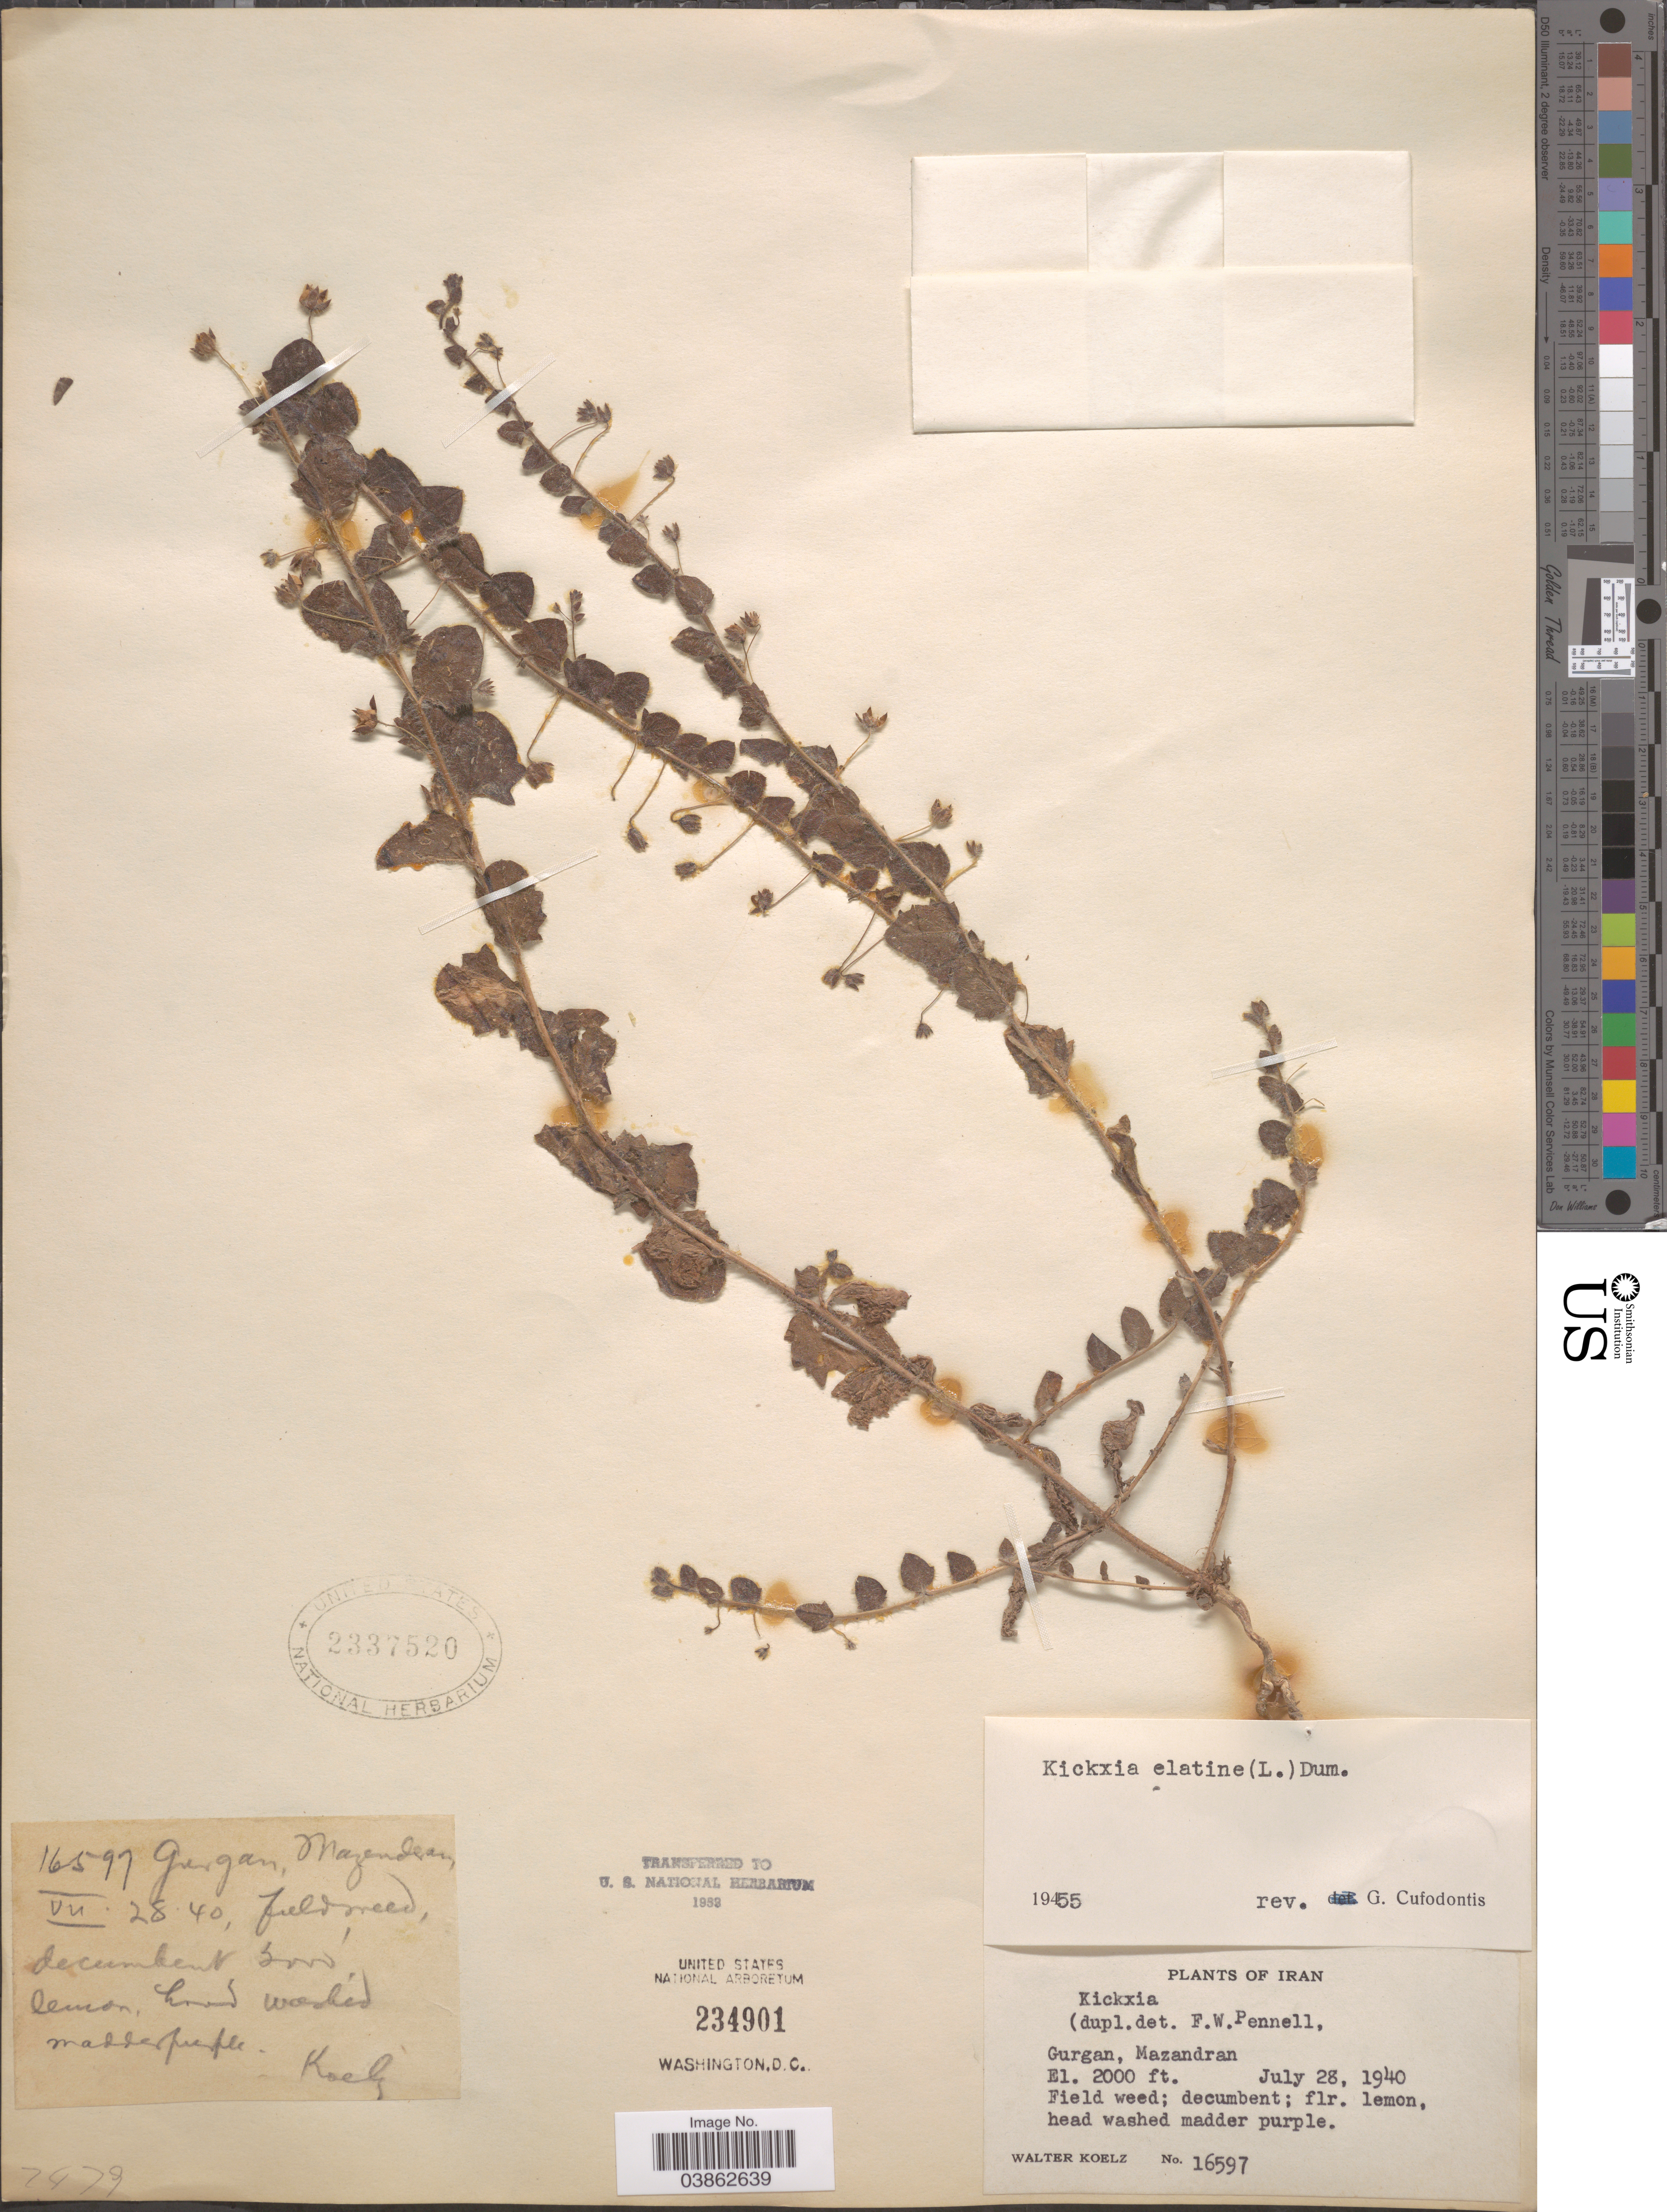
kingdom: Plantae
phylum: Tracheophyta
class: Magnoliopsida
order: Lamiales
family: Plantaginaceae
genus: Elatinoides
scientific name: Elatinoides elatine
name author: (L.) Wettst.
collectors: W. N. Koelz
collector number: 16597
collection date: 1940-07-28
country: Iran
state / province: Mazandaran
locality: Gurgan.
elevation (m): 610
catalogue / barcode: US 2337520